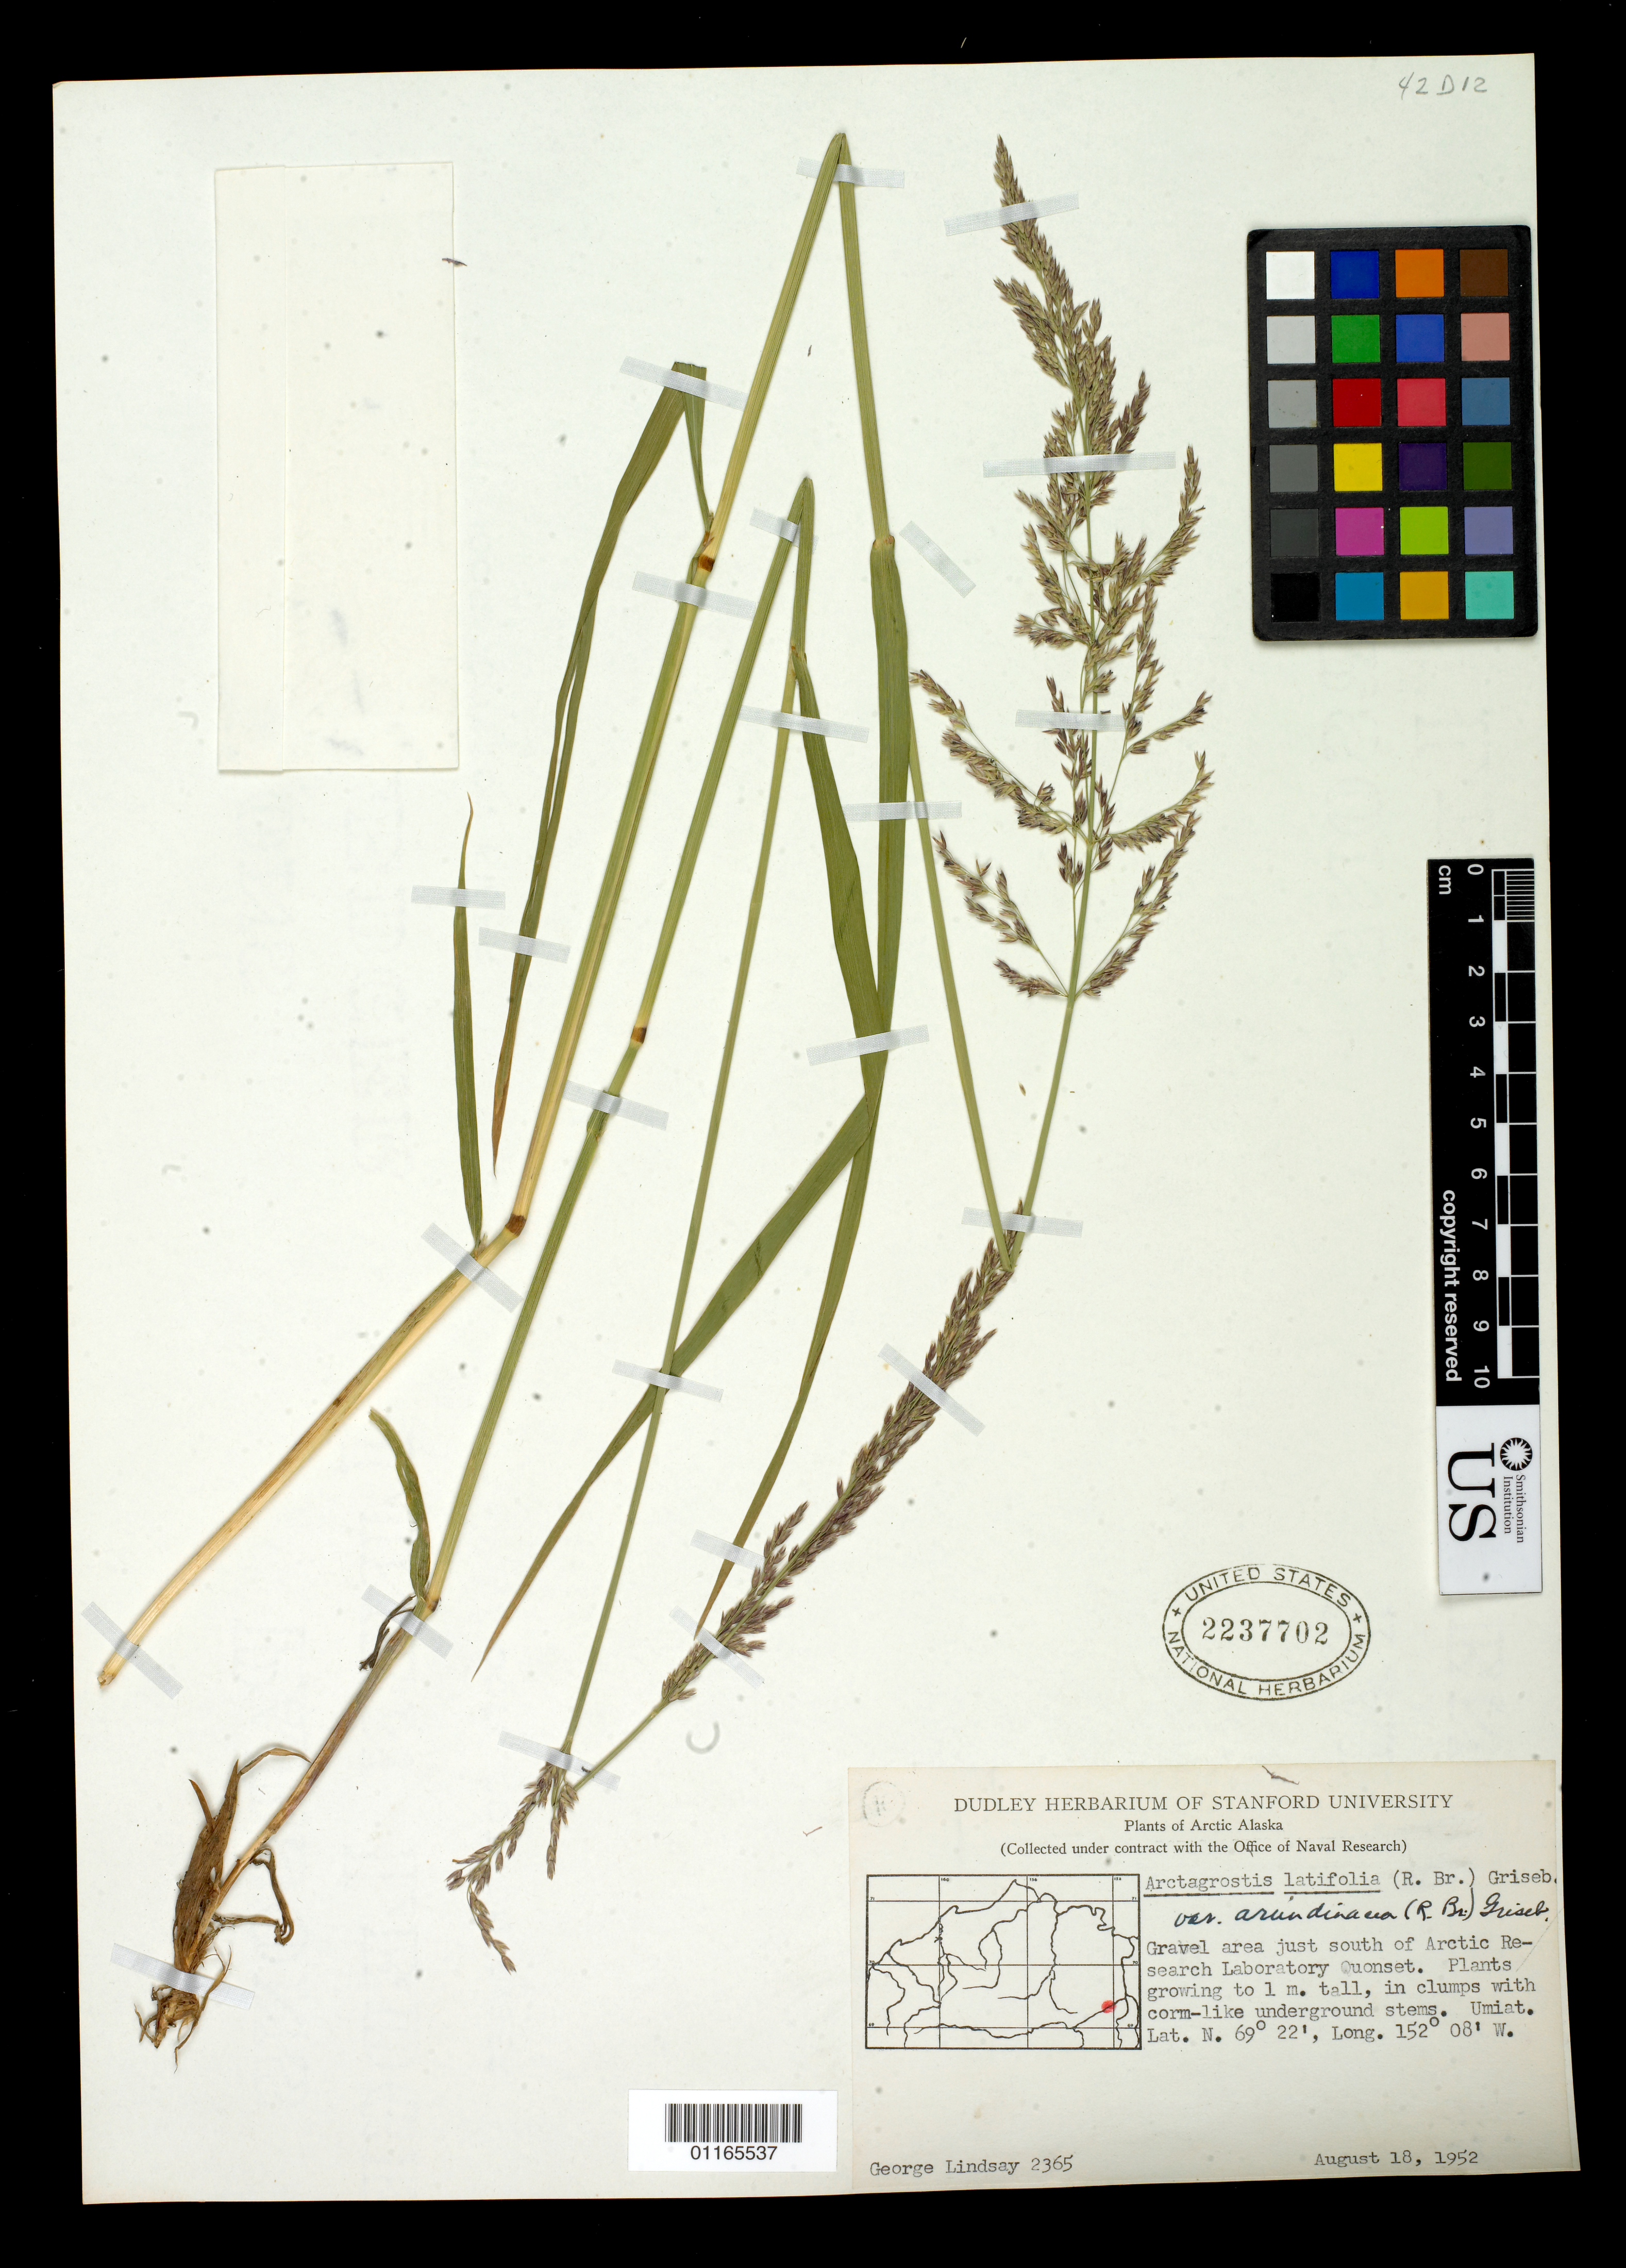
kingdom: Plantae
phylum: Tracheophyta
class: Liliopsida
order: Poales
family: Poaceae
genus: Arctagrostis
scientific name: Arctagrostis latifolia var. arundinacea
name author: (R. Br.) Griseb.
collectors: G. Lindsay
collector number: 2365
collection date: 1952-08-18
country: United States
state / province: Alaska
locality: Just South of Arctic Research Laboratory Quonset.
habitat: Gravel area. Plants growing to 1 m. tall, in clumps with corm-like underground stems. Umiat.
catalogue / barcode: US 2237702